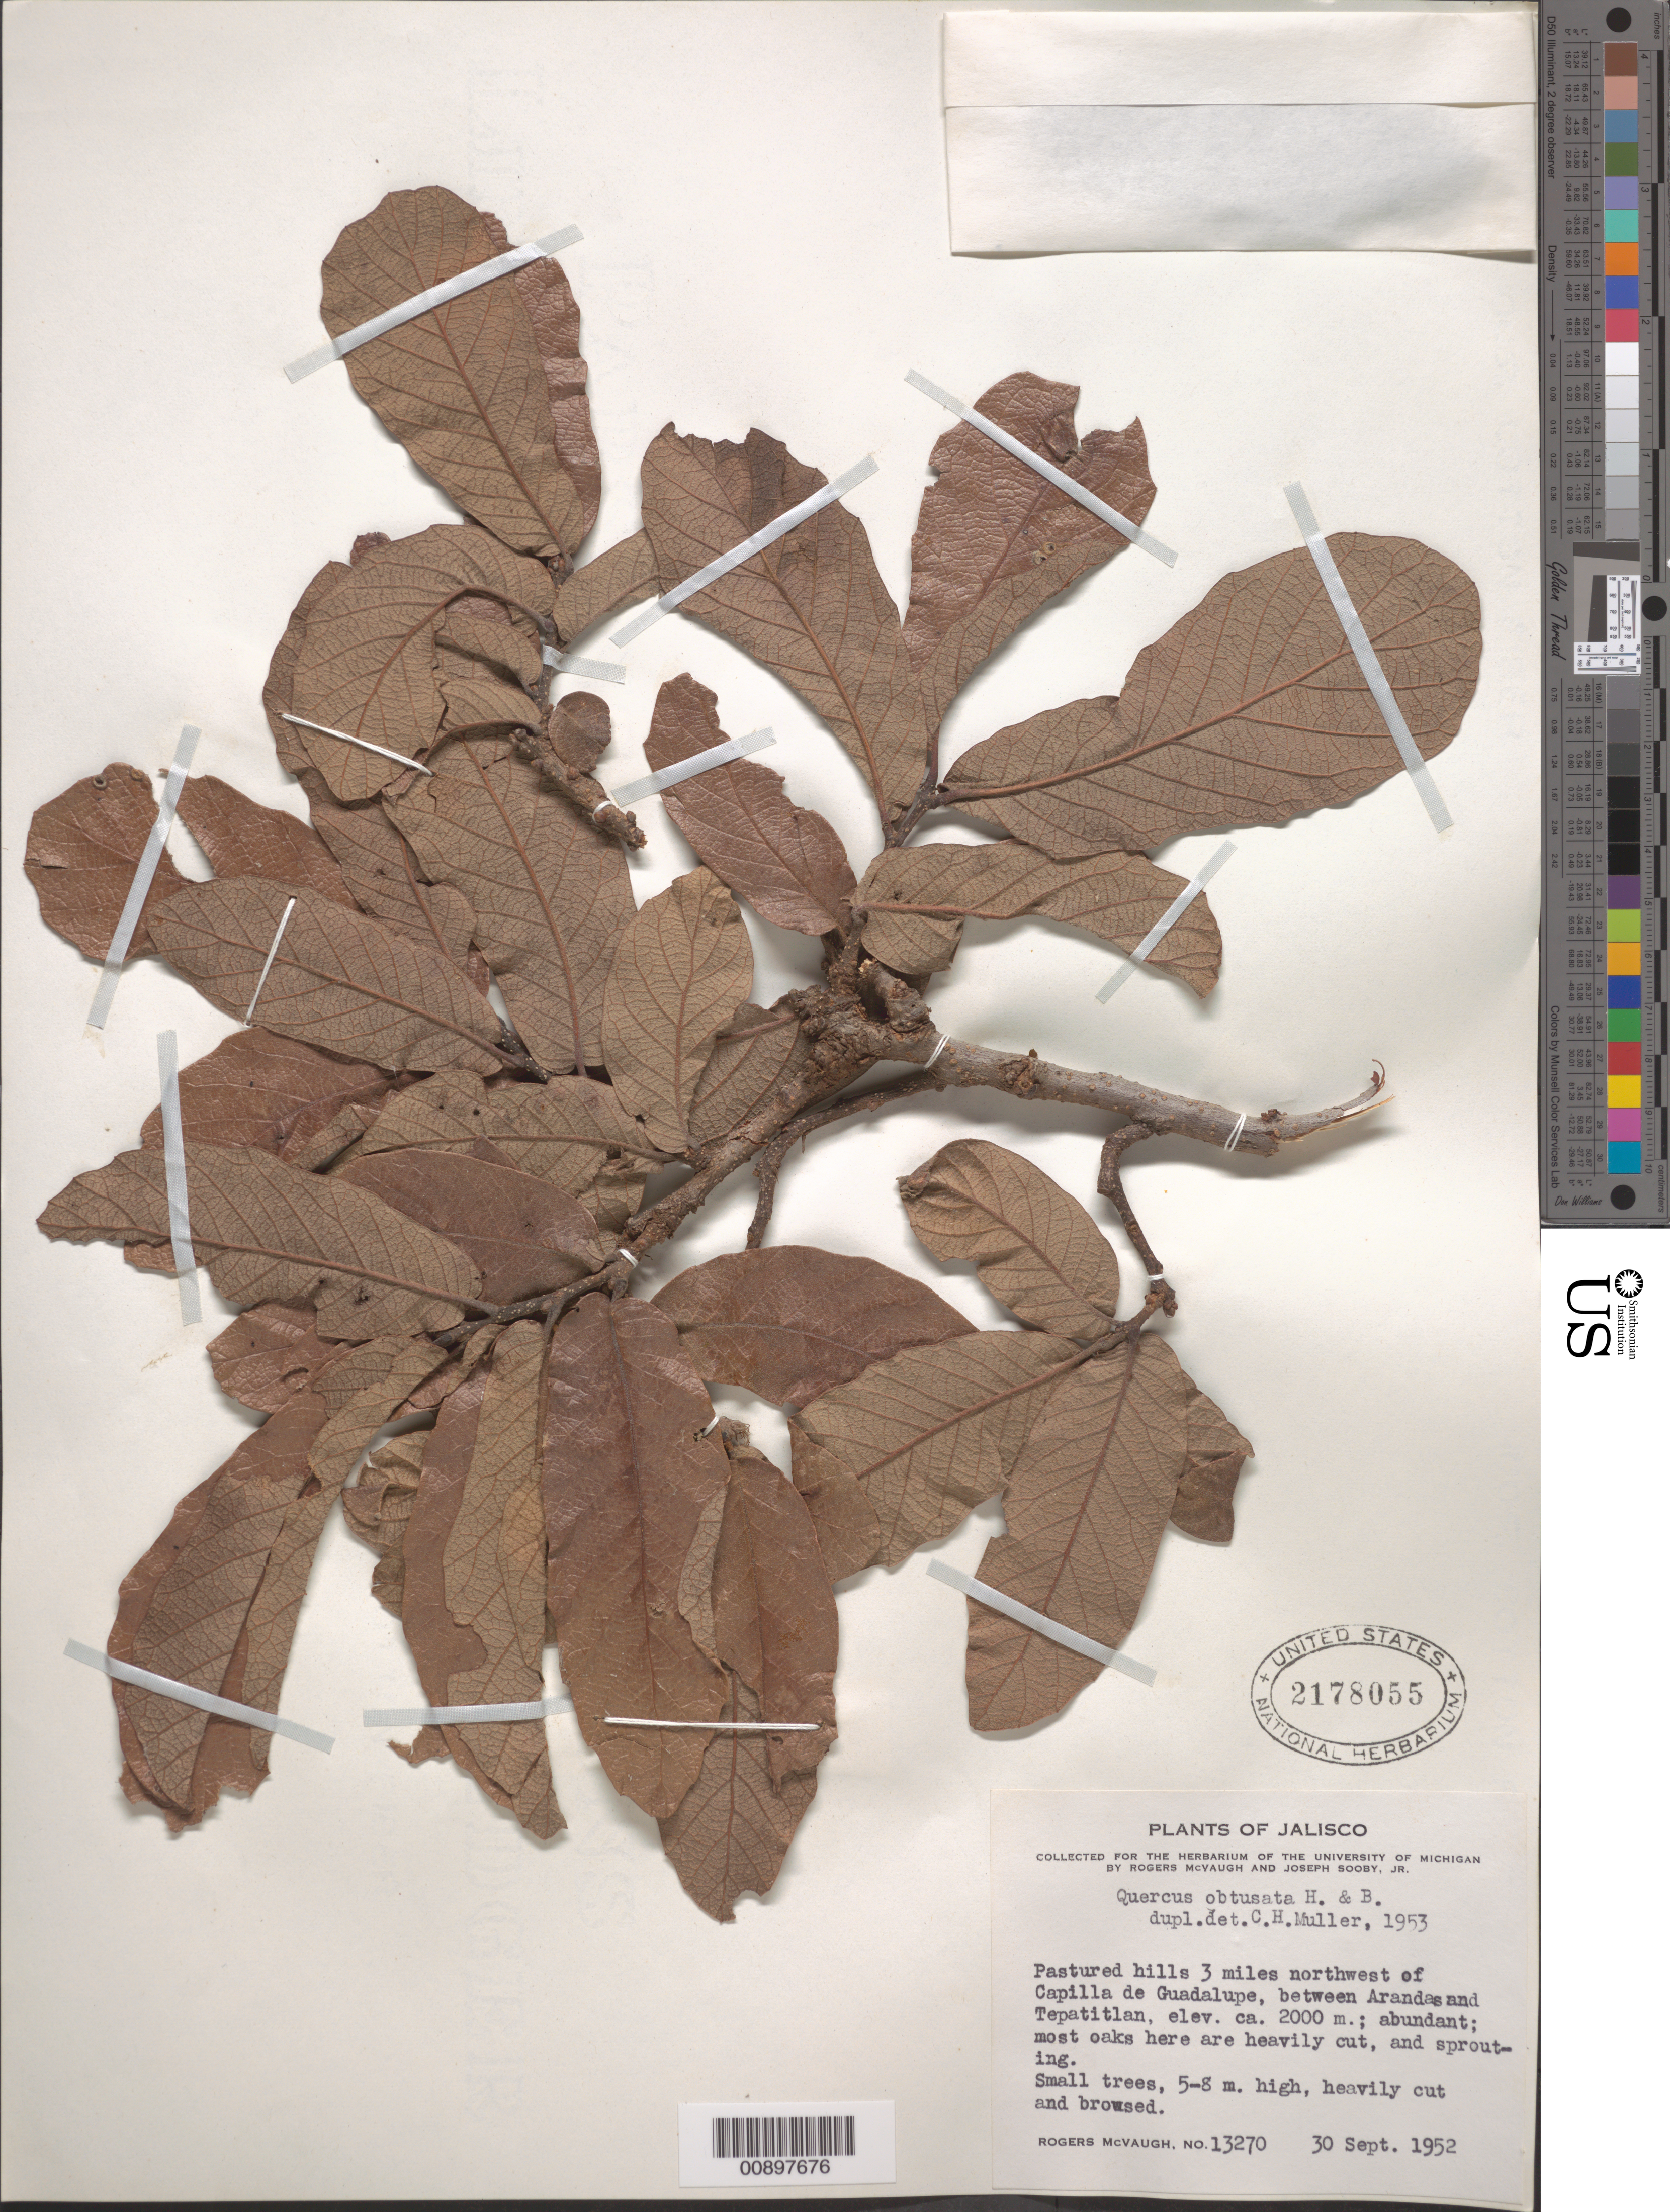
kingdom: Plantae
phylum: Tracheophyta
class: Magnoliopsida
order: Fagales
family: Fagaceae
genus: Quercus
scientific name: Quercus obtusata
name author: Humb. & Bonpl.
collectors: R. McVaugh & J. Sooby Jr.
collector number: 13270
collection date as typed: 30 Sep 1952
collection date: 1952-09-30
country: Mexico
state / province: Jalisco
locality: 3 miles northwest of Capilla de Guadalupe, between Arandas and Tepatitlan.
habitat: Pastured hills.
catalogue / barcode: US 2178055